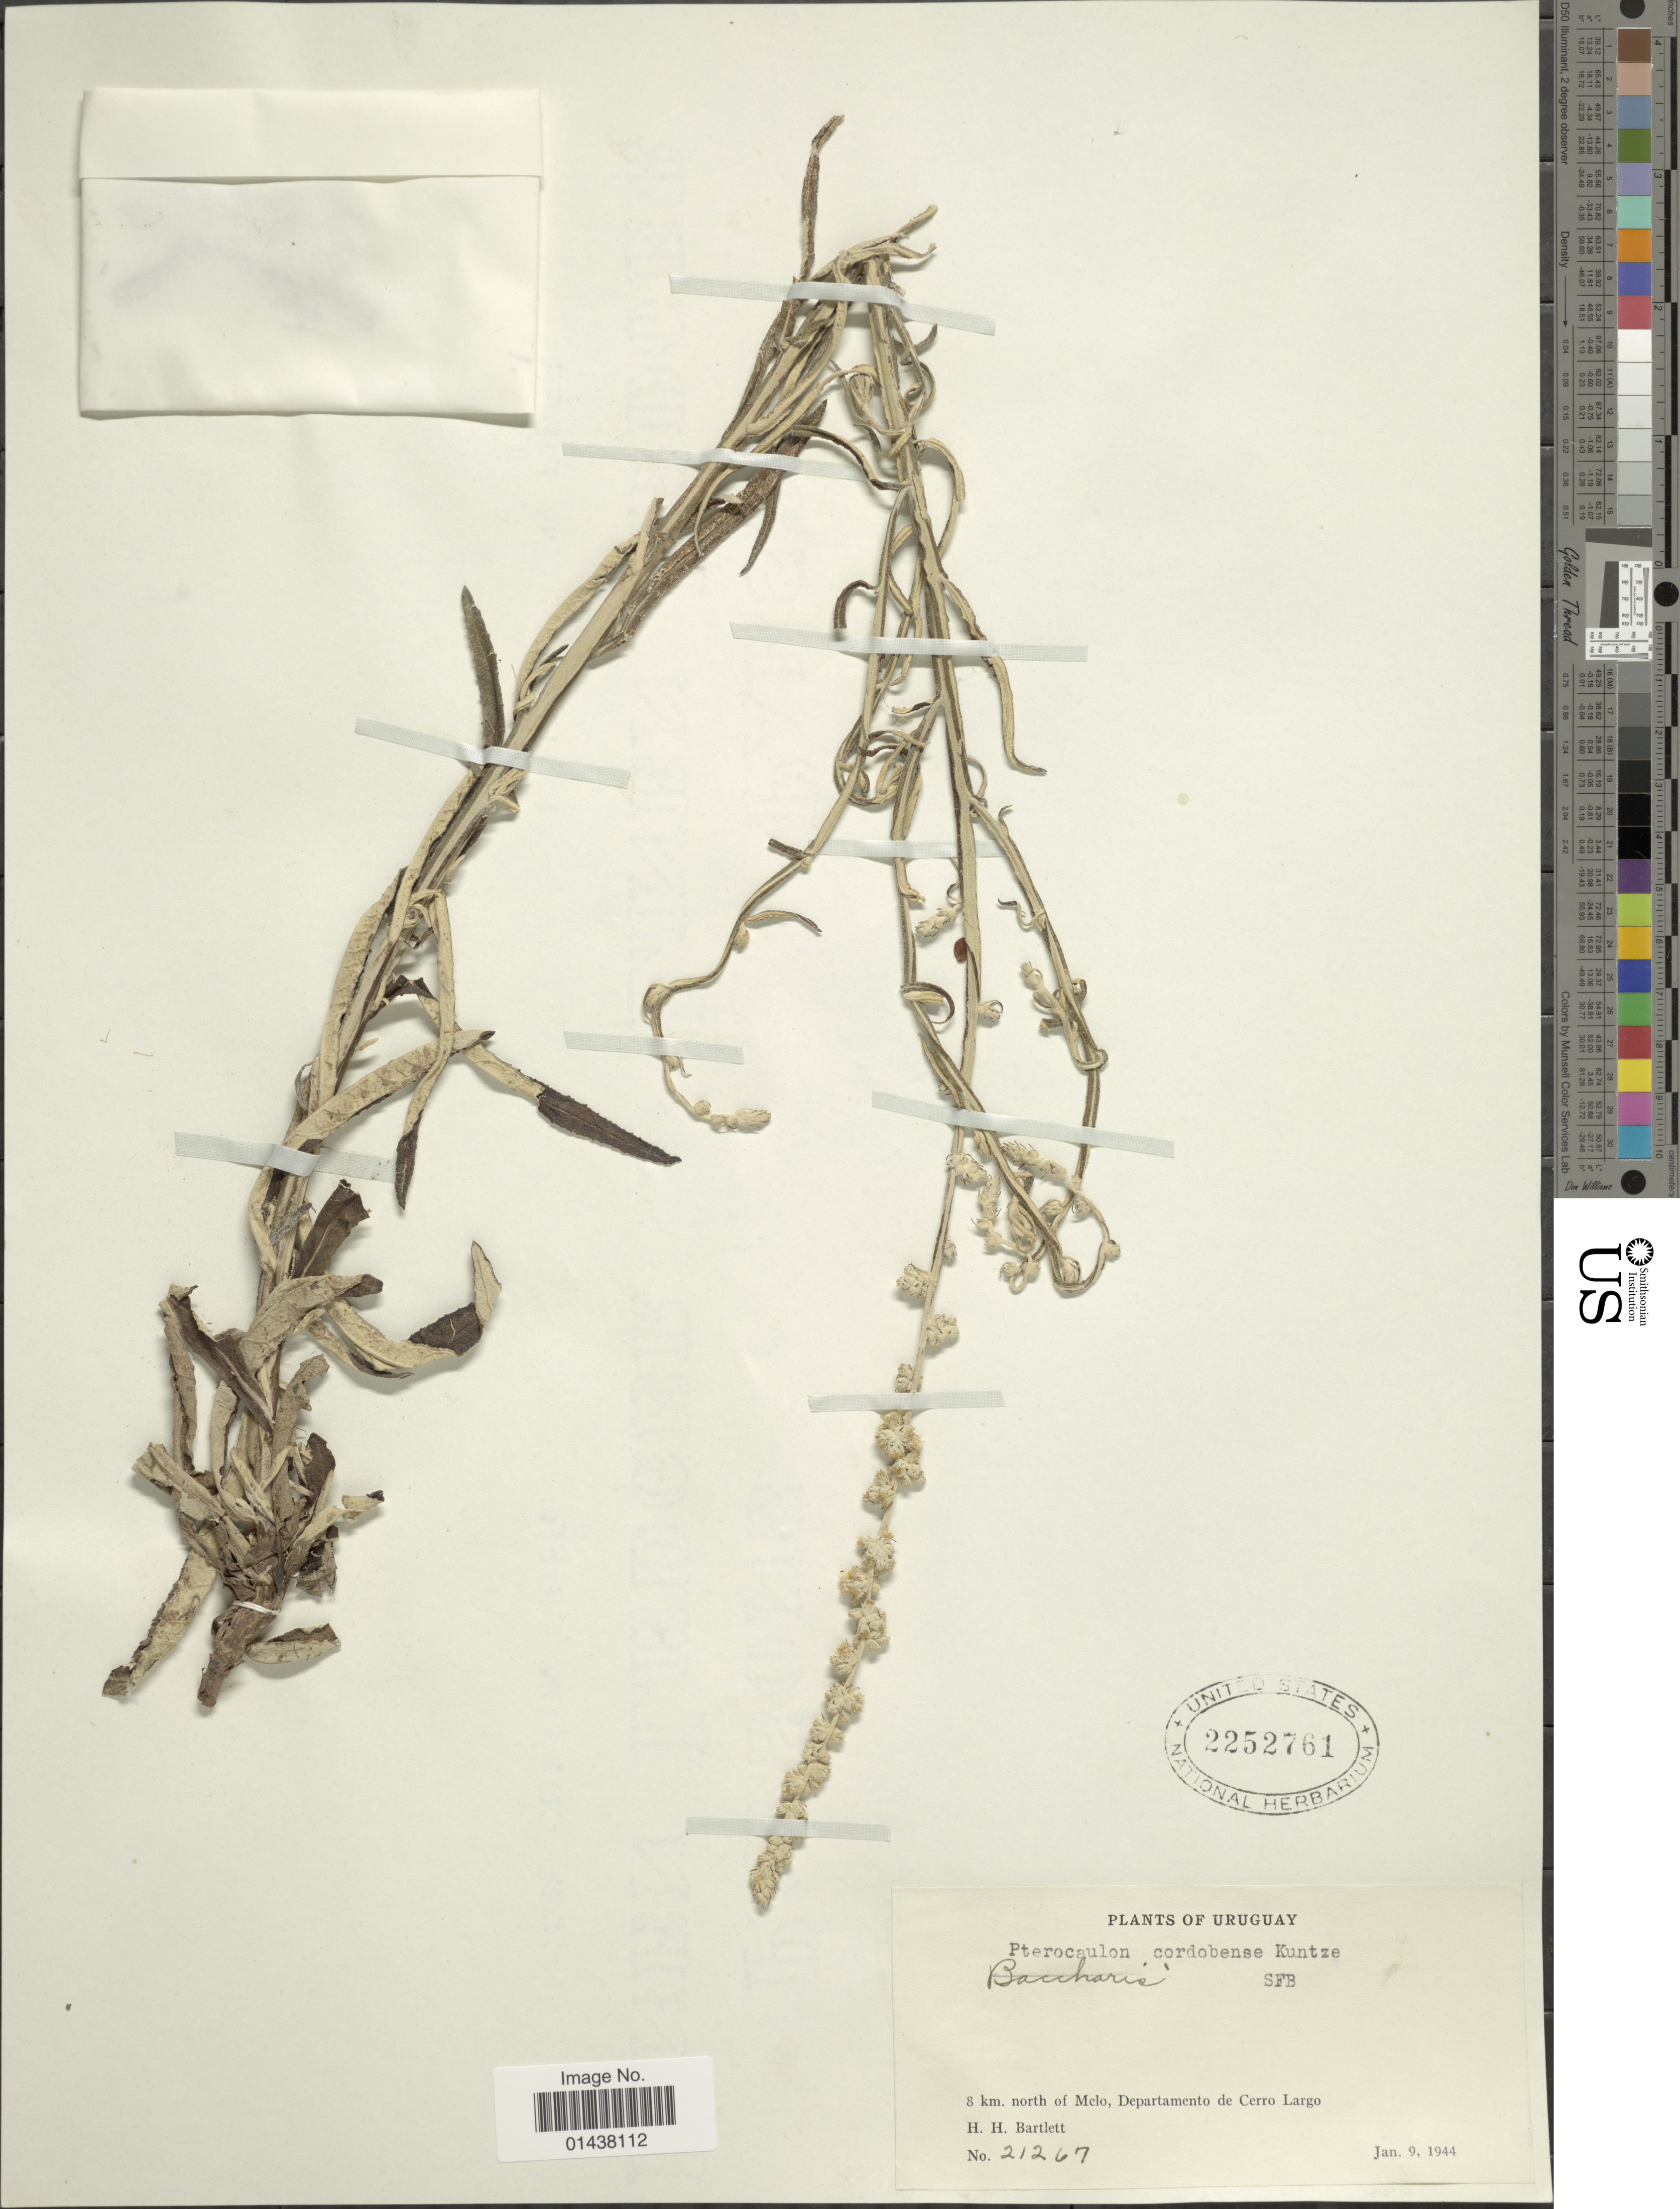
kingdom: Plantae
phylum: Tracheophyta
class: Magnoliopsida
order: Asterales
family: Asteraceae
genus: Pterocaulon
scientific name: Pterocaulon cordobense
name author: Kuntze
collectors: H. H. Bartlett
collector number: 21267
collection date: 1944-01-09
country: Uruguay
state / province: Cerro Largo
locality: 8 km. north of Melo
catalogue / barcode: US 2252761